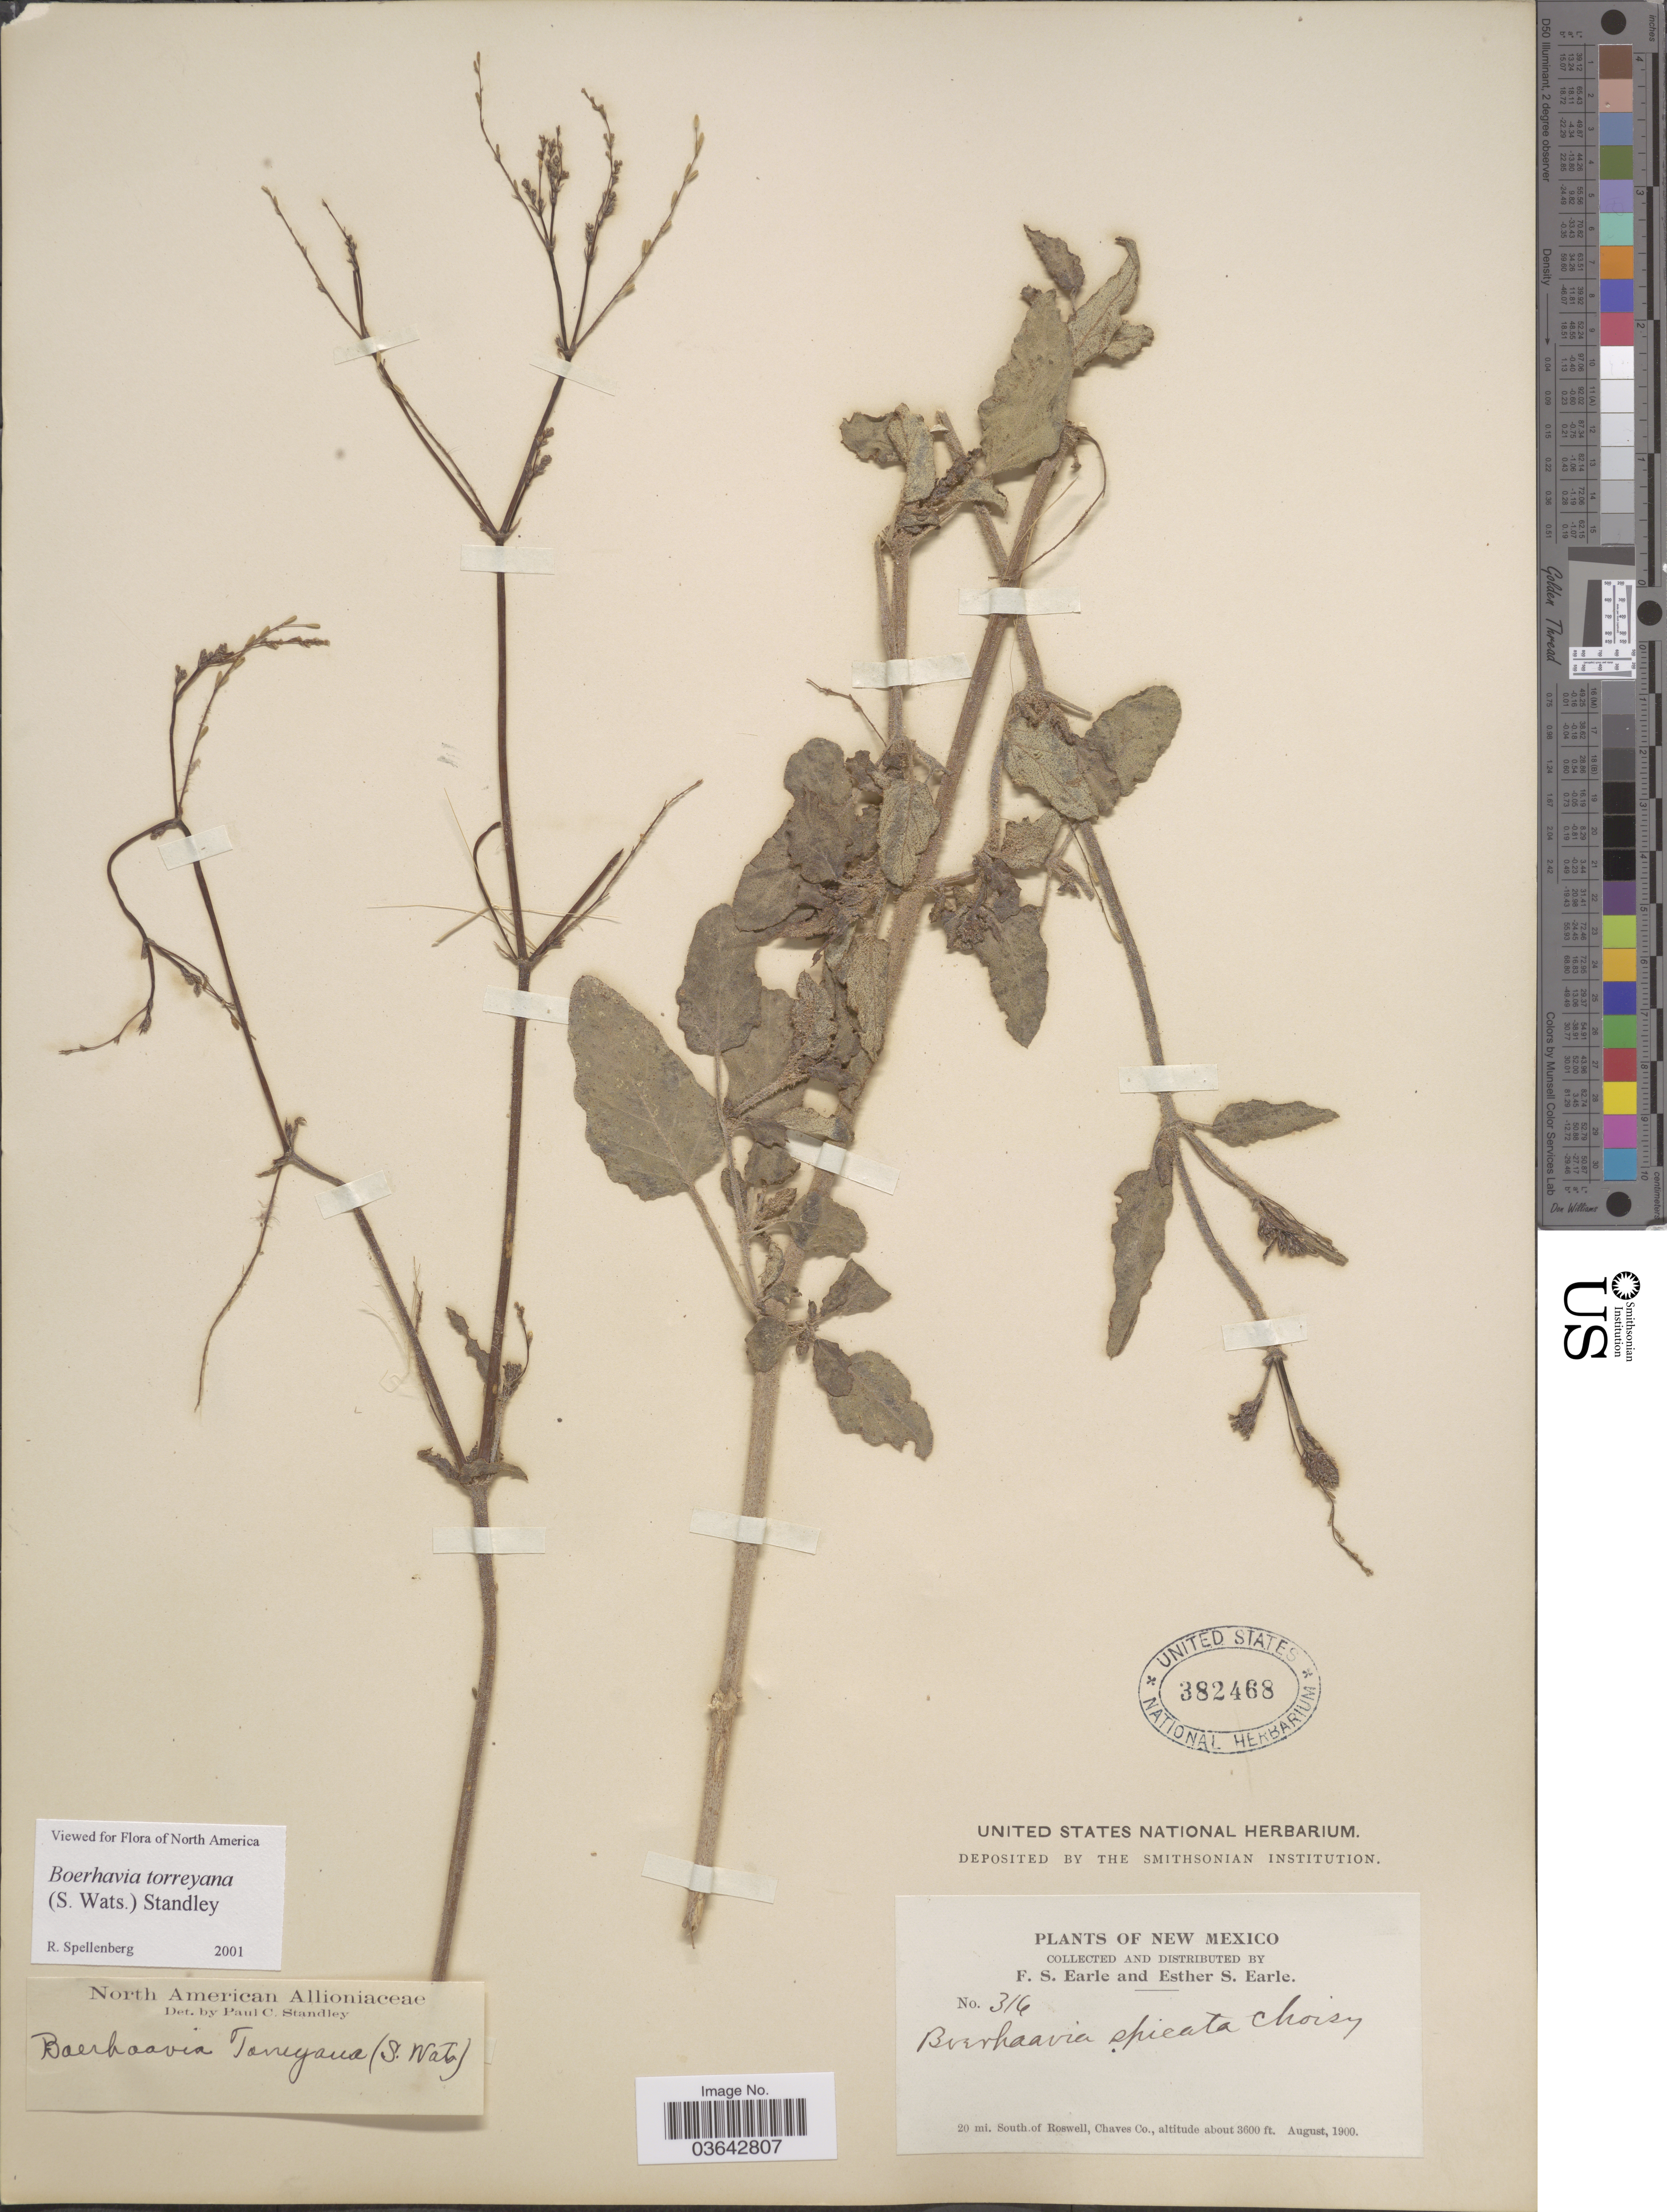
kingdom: Plantae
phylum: Tracheophyta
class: Magnoliopsida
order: Caryophyllales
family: Nyctaginaceae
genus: Boerhavia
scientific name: Boerhavia torreyana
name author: (S. Watson) Standl.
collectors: F. S. Earle & E. S. Earle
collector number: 316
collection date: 1900-08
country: United States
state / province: New Mexico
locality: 20 mi. South of Roswell, Chaves Co.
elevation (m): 1097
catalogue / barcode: US 382468